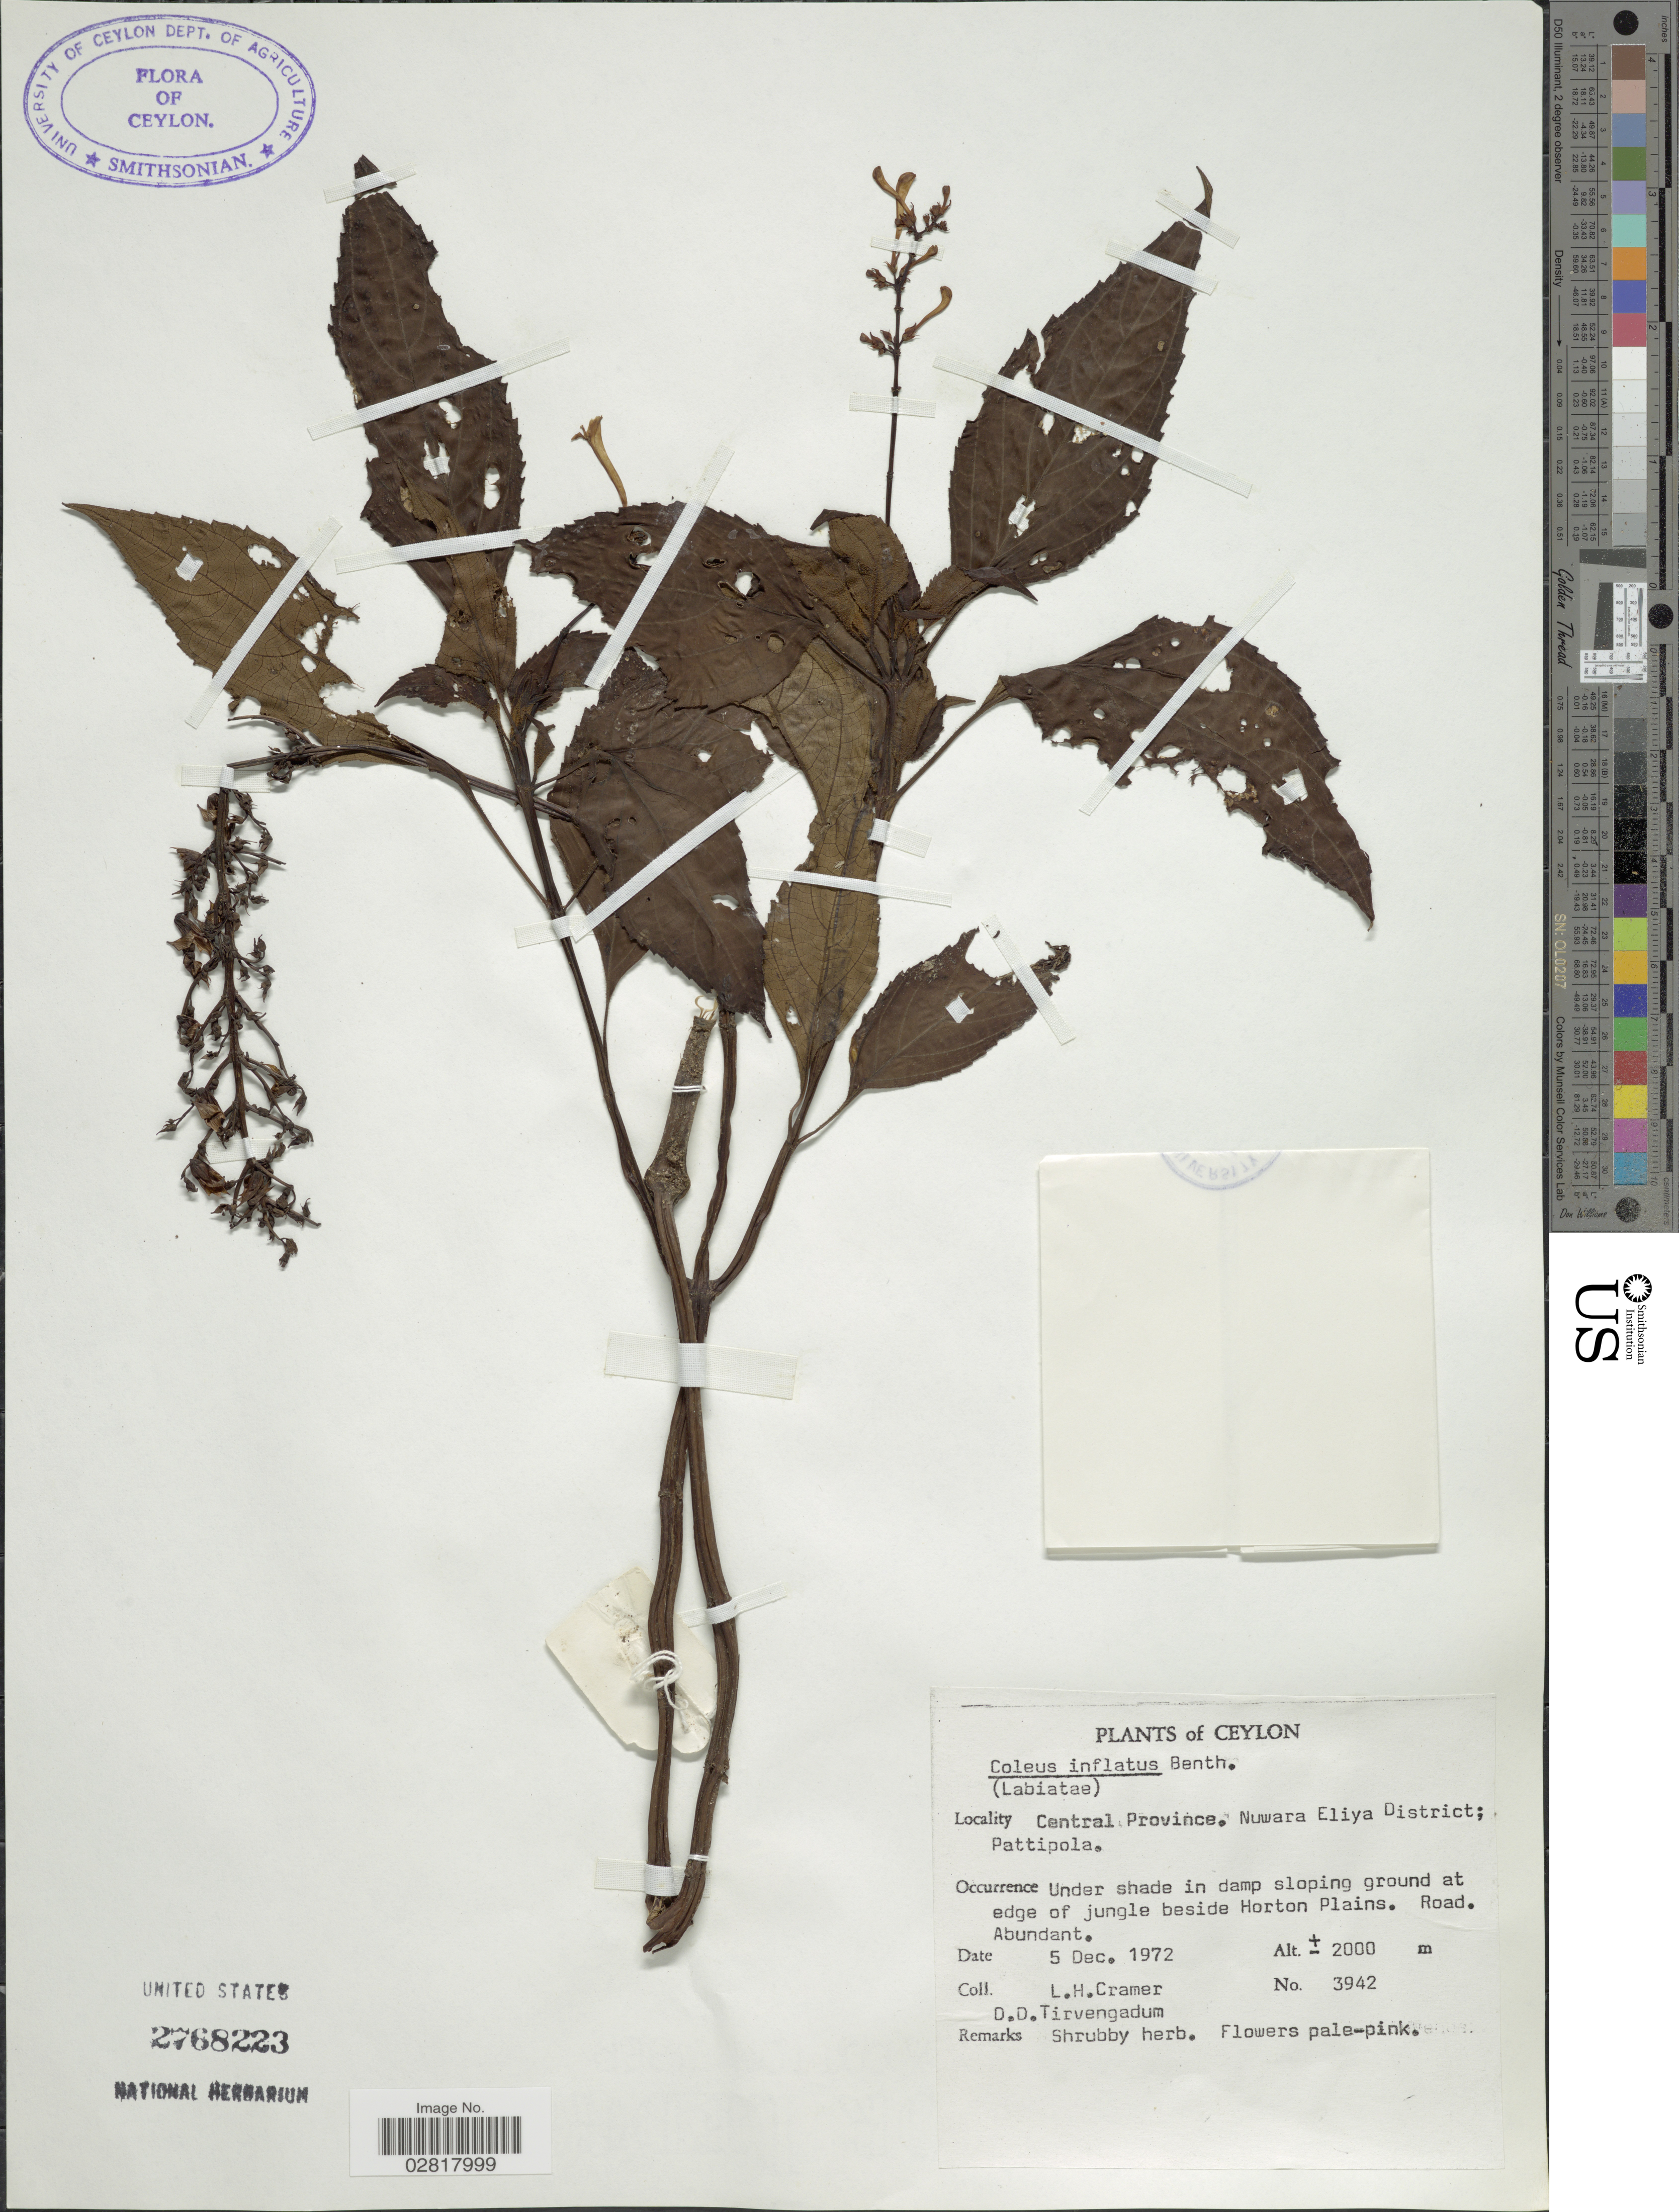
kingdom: Plantae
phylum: Tracheophyta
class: Magnoliopsida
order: Lamiales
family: Lamiaceae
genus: Plectranthus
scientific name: Plectranthus inflatus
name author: (Benth.) R.H. Willemse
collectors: L. H. Cramer & D. Tirvengadum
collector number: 3942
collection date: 1972-12-05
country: Sri Lanka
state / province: Central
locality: Ceylon, Nuwara Eliya District; Pattipola, at edge of jungle beside Horton Plains.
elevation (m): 2000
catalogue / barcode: US 2768223